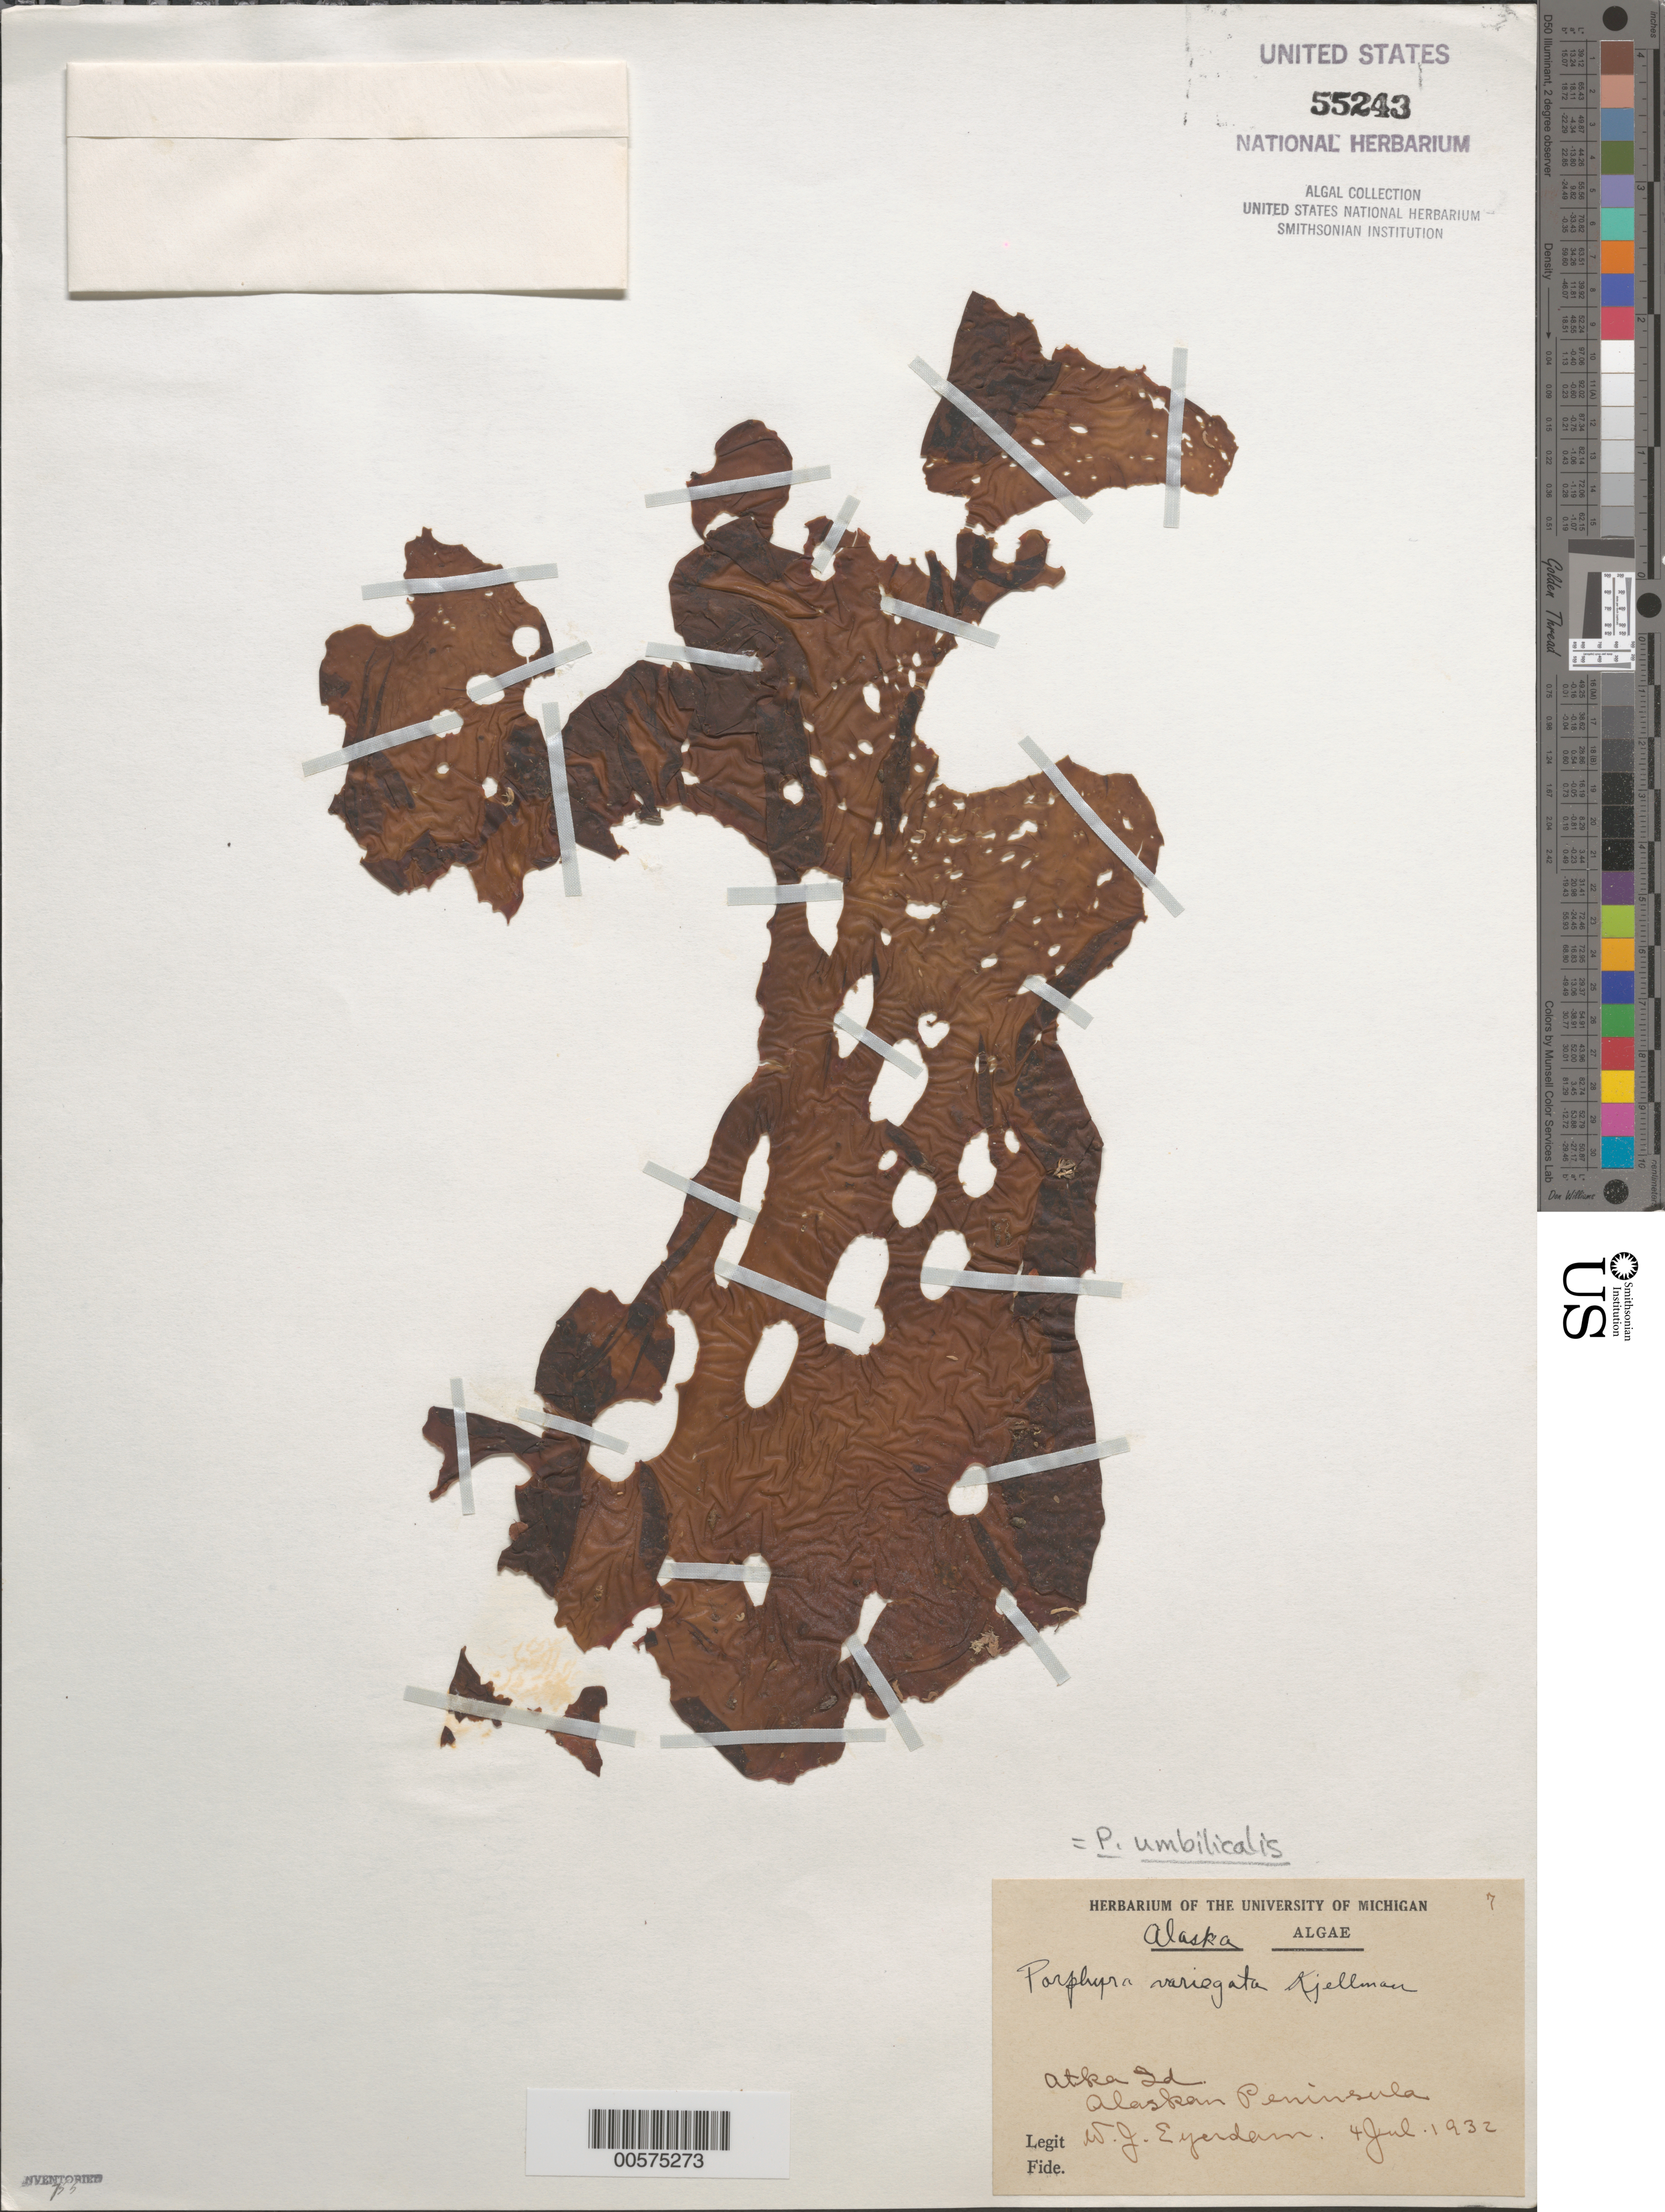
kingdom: Plantae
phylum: Rhodophyta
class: Bangiophyceae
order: Bangiales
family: Bangiaceae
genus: Porphyra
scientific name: Porphyra umbilicalis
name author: Kütz.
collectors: W. J. Eyerdam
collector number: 7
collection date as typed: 04 Jul 1932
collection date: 1932-07-04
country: United States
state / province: Alaska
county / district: Aleutian Islands Division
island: Atka Island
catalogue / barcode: US 55243